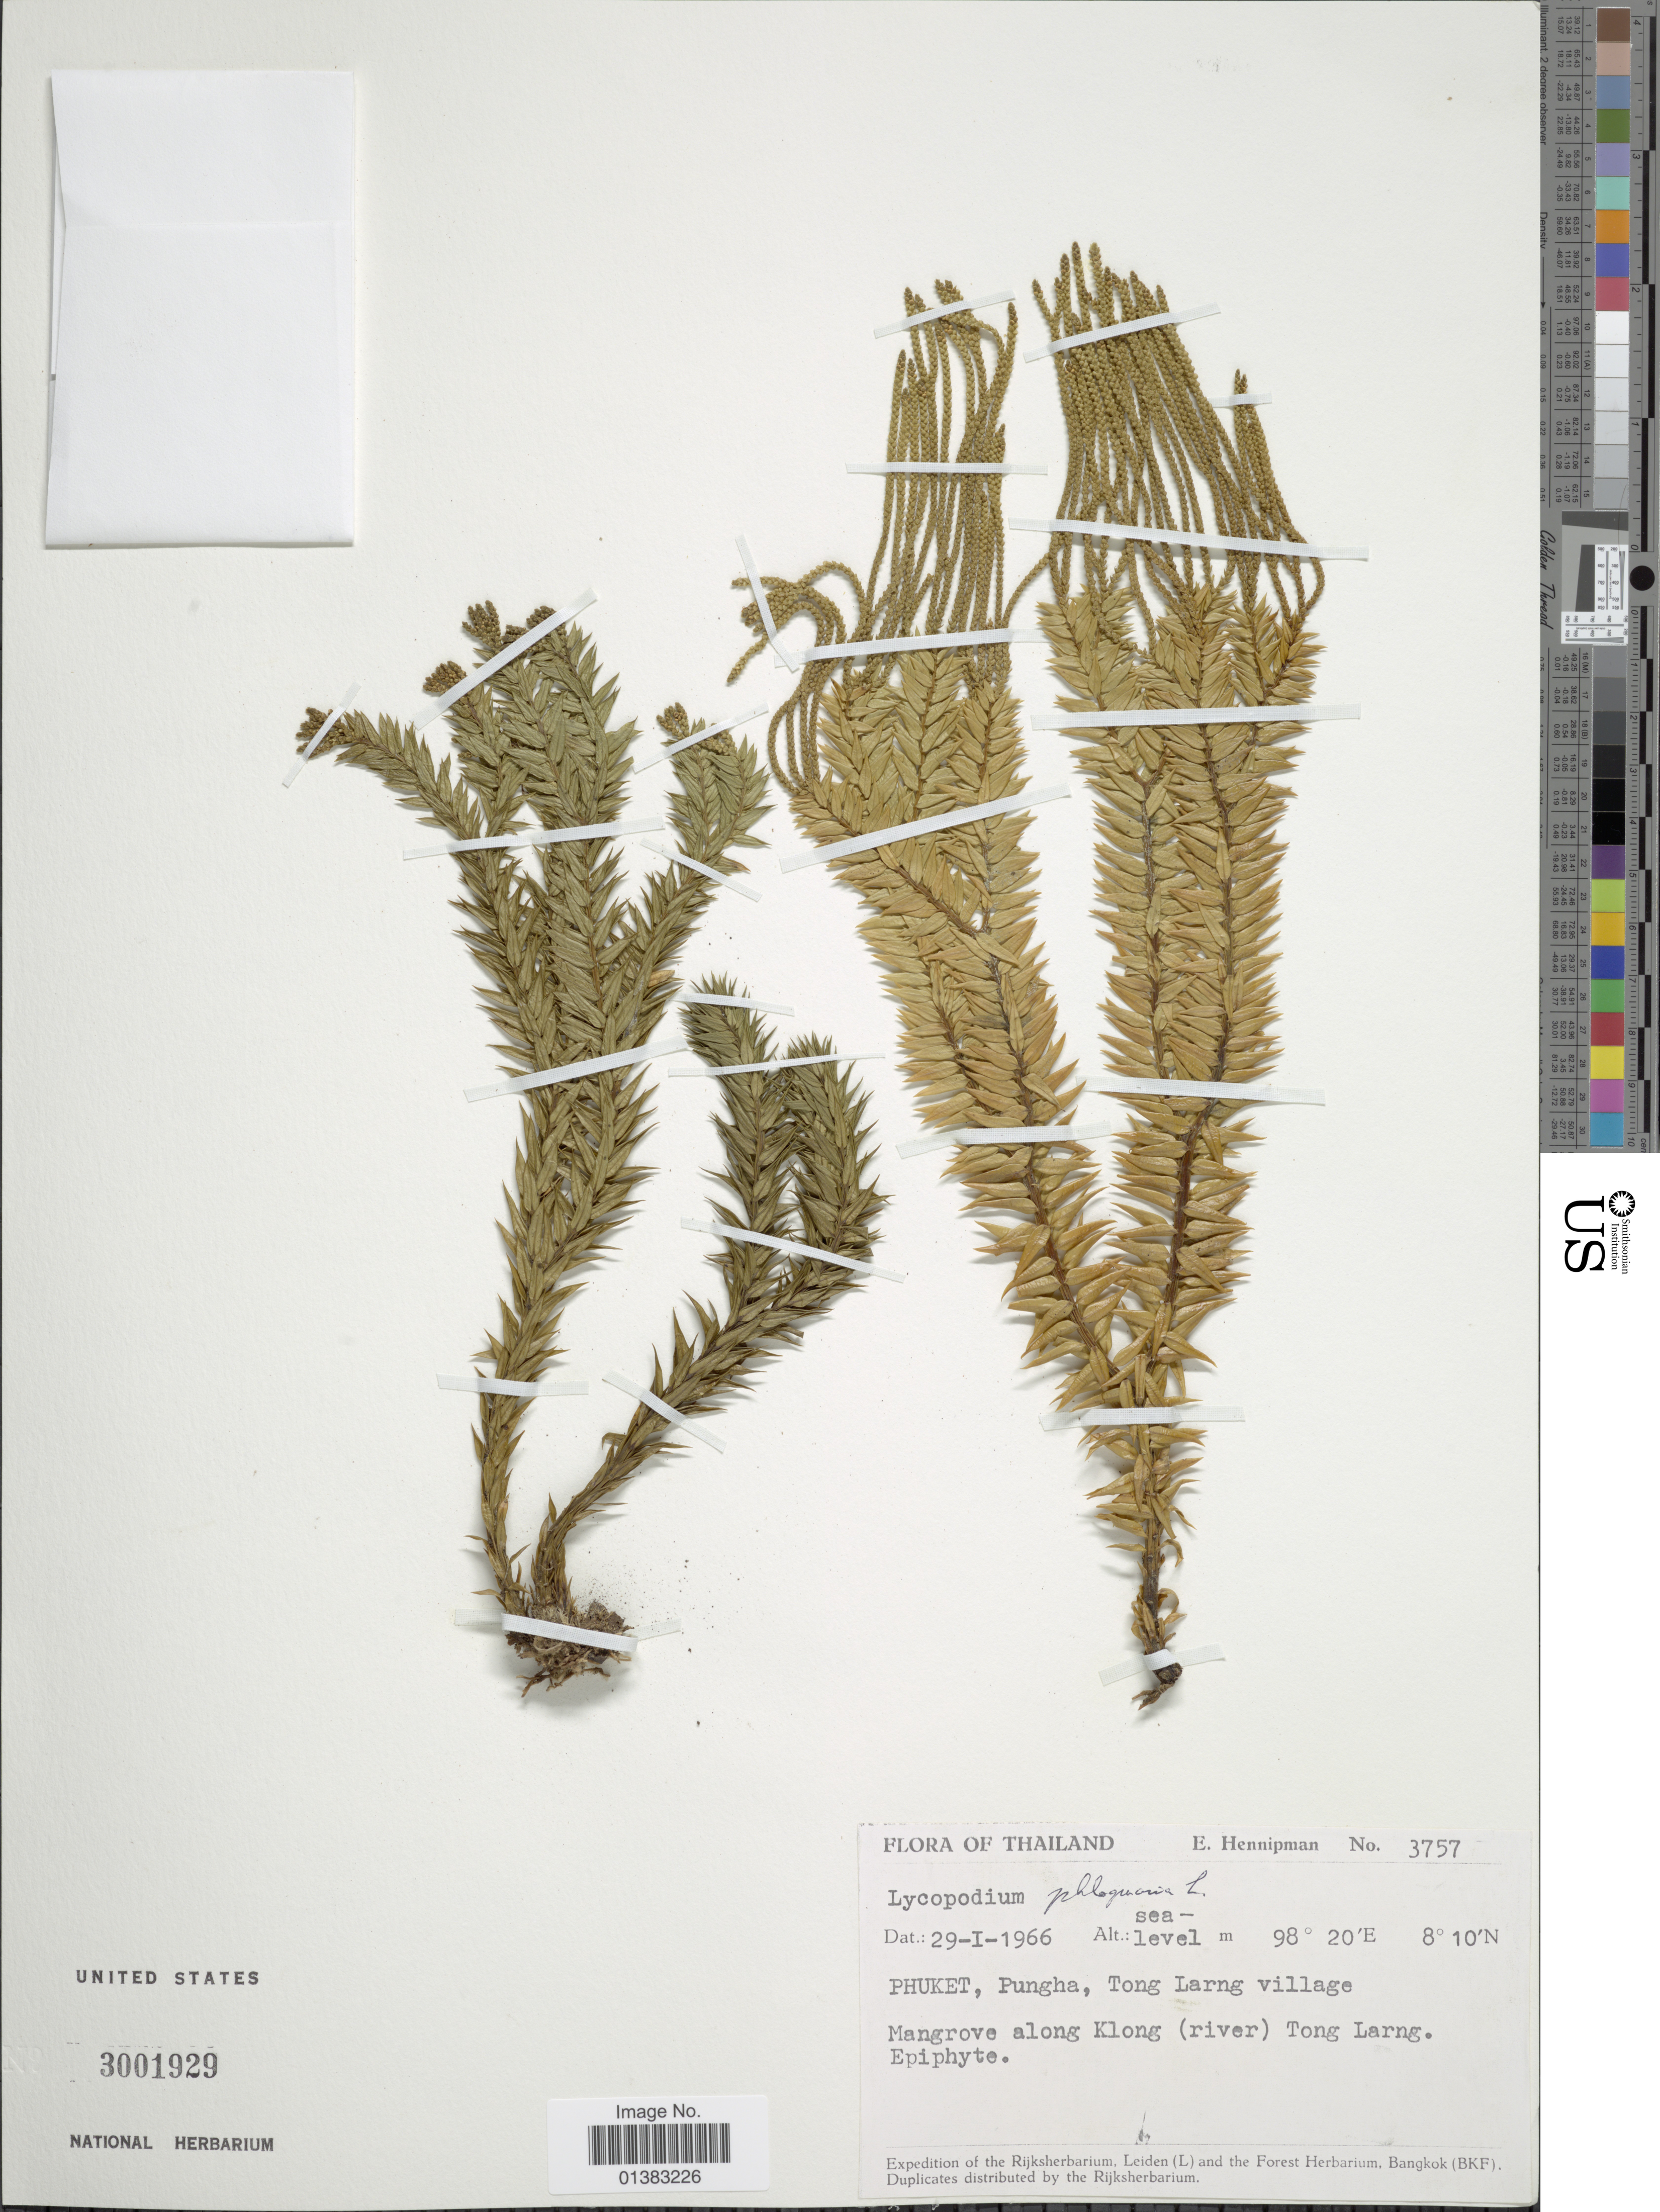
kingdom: Plantae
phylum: Tracheophyta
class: Lycopodiopsida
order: Lycopodiales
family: Lycopodiaceae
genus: Phlegmariurus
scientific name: Phlegmariurus mirabilis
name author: (Willd.) A. R. Field & Testo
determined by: Field, A. R.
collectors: E. Hennipman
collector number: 3757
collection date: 1966-01-29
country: Thailand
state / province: Phuket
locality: Pungha, Tong Larng village. Mangrove along Klong (river) Tong Larng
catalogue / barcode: US 3001929